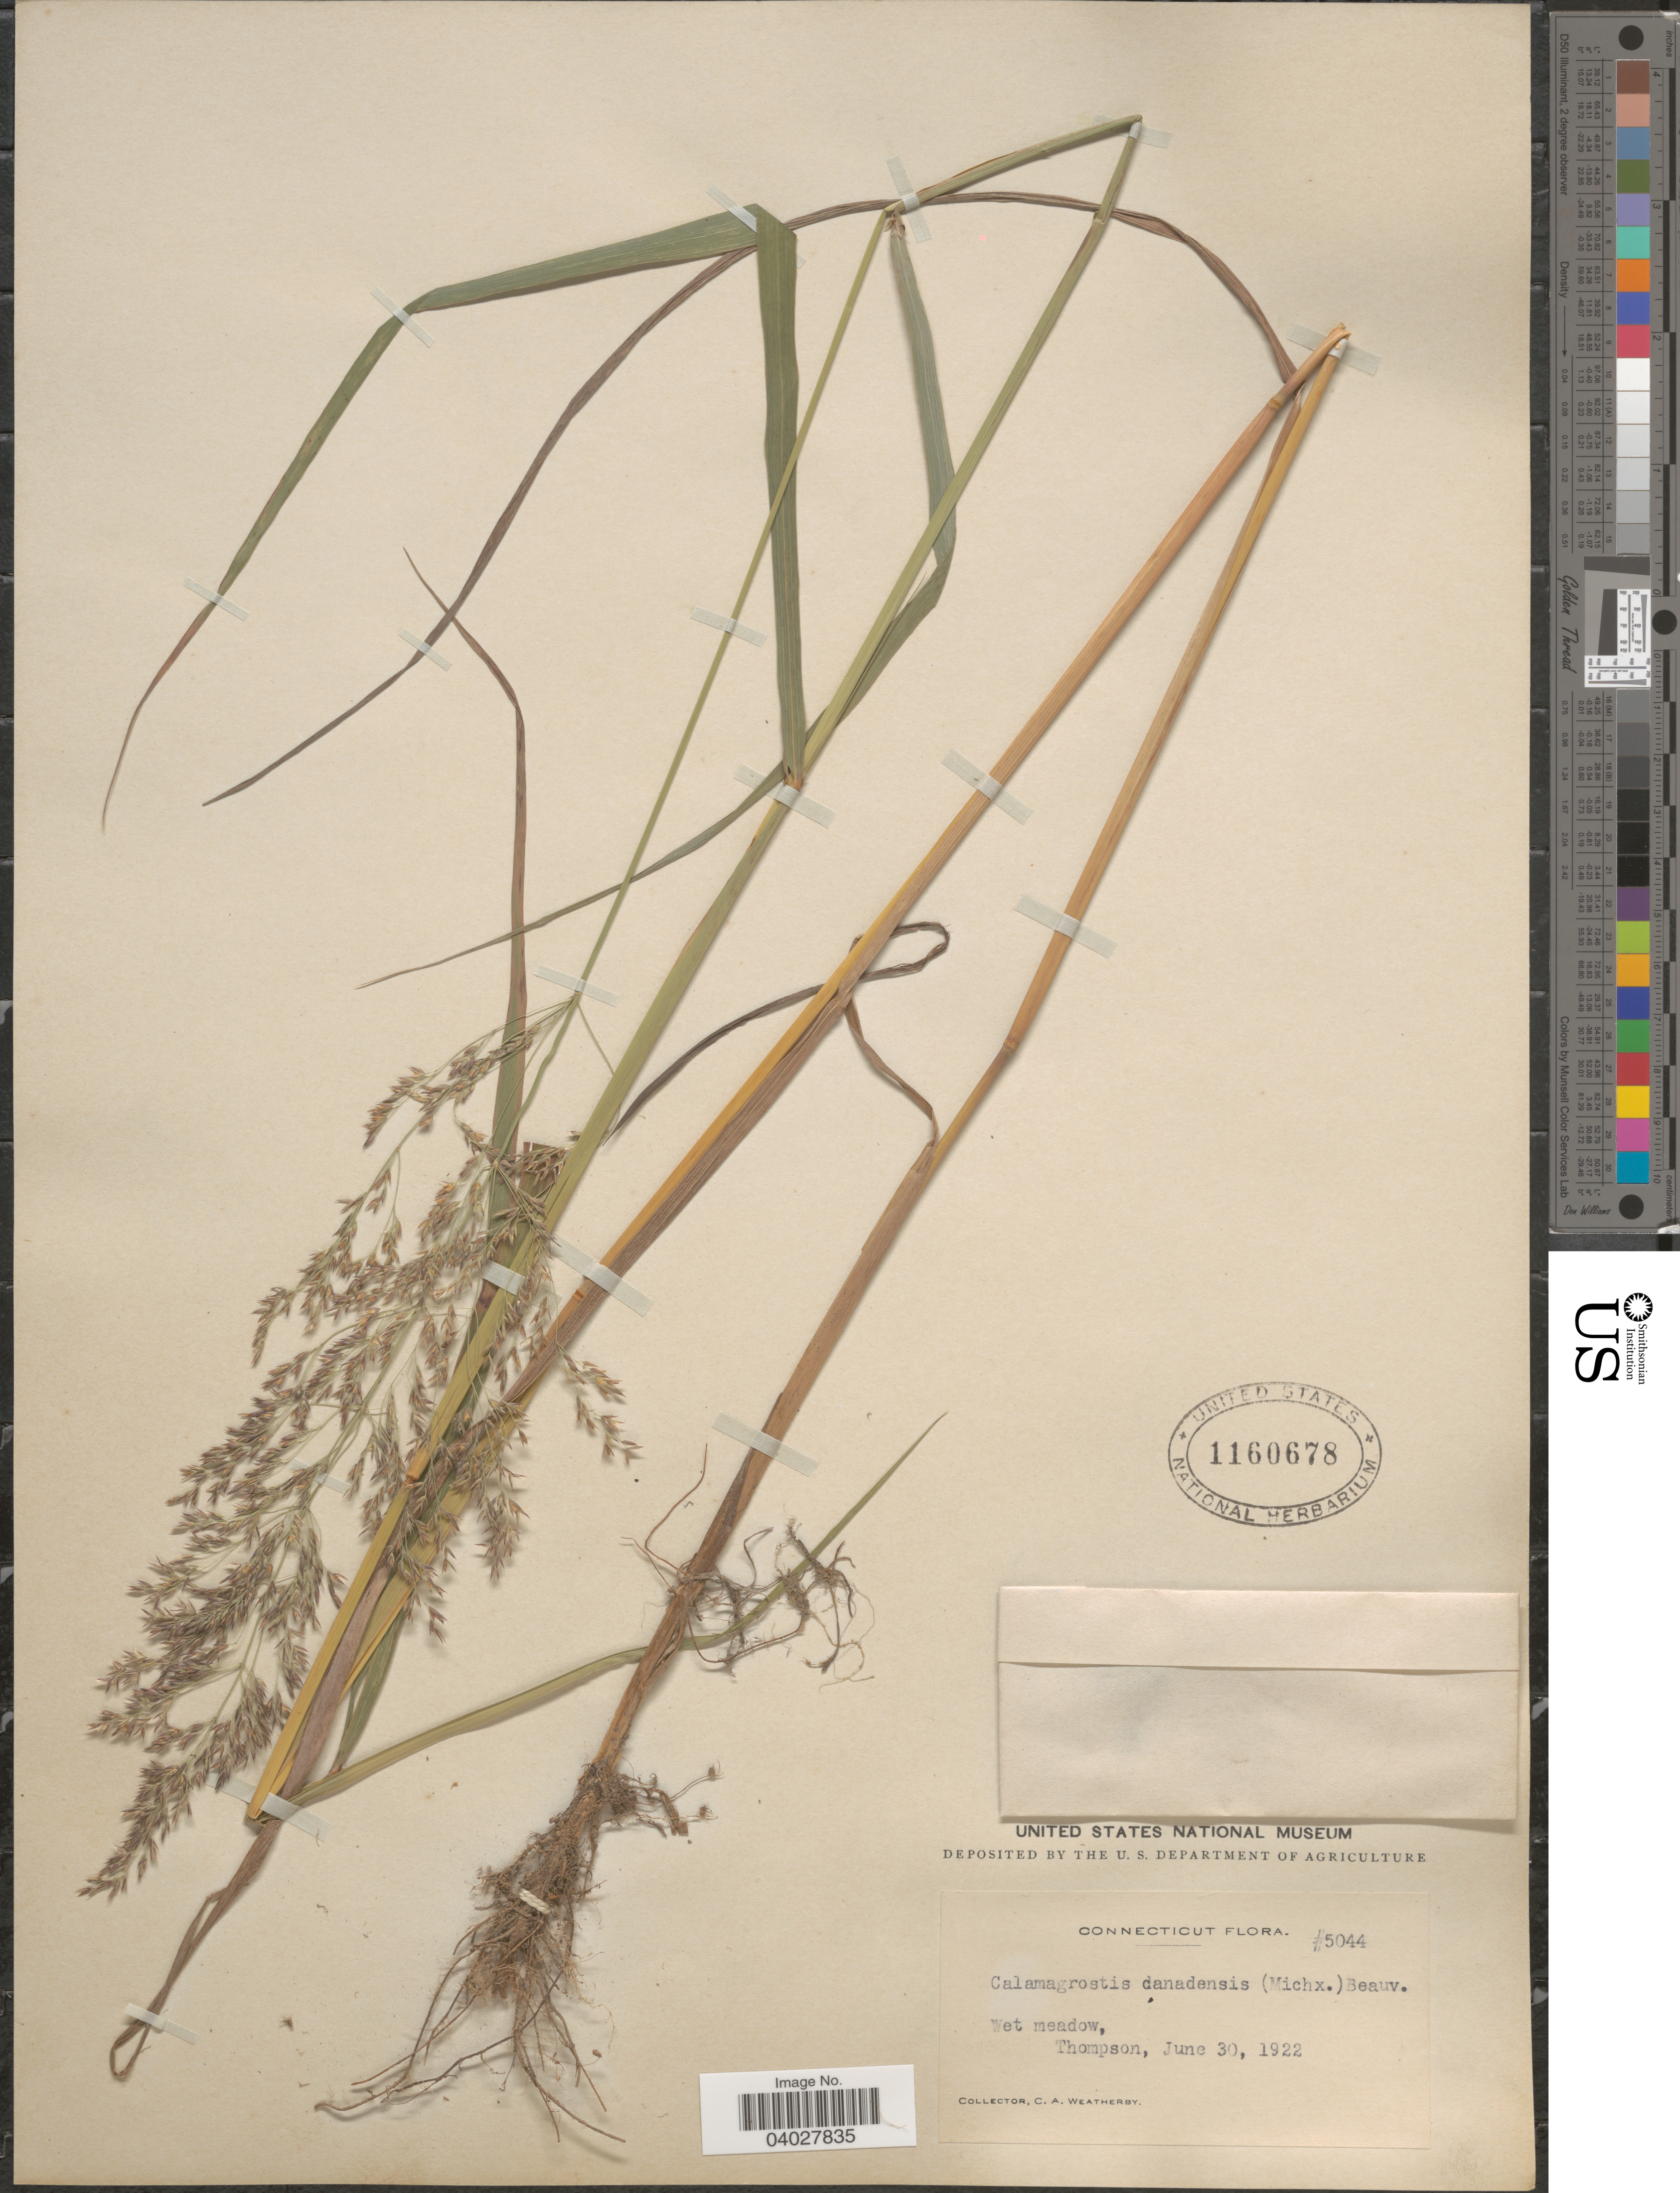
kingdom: Plantae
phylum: Tracheophyta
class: Liliopsida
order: Poales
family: Poaceae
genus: Calamagrostis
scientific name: Calamagrostis canadensis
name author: (Michx.) P. Beauv.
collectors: C. A. Weatherby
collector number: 5044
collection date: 1922-06-30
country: United States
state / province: Connecticut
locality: Wet meadow, Thompson.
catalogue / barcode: US 1160678